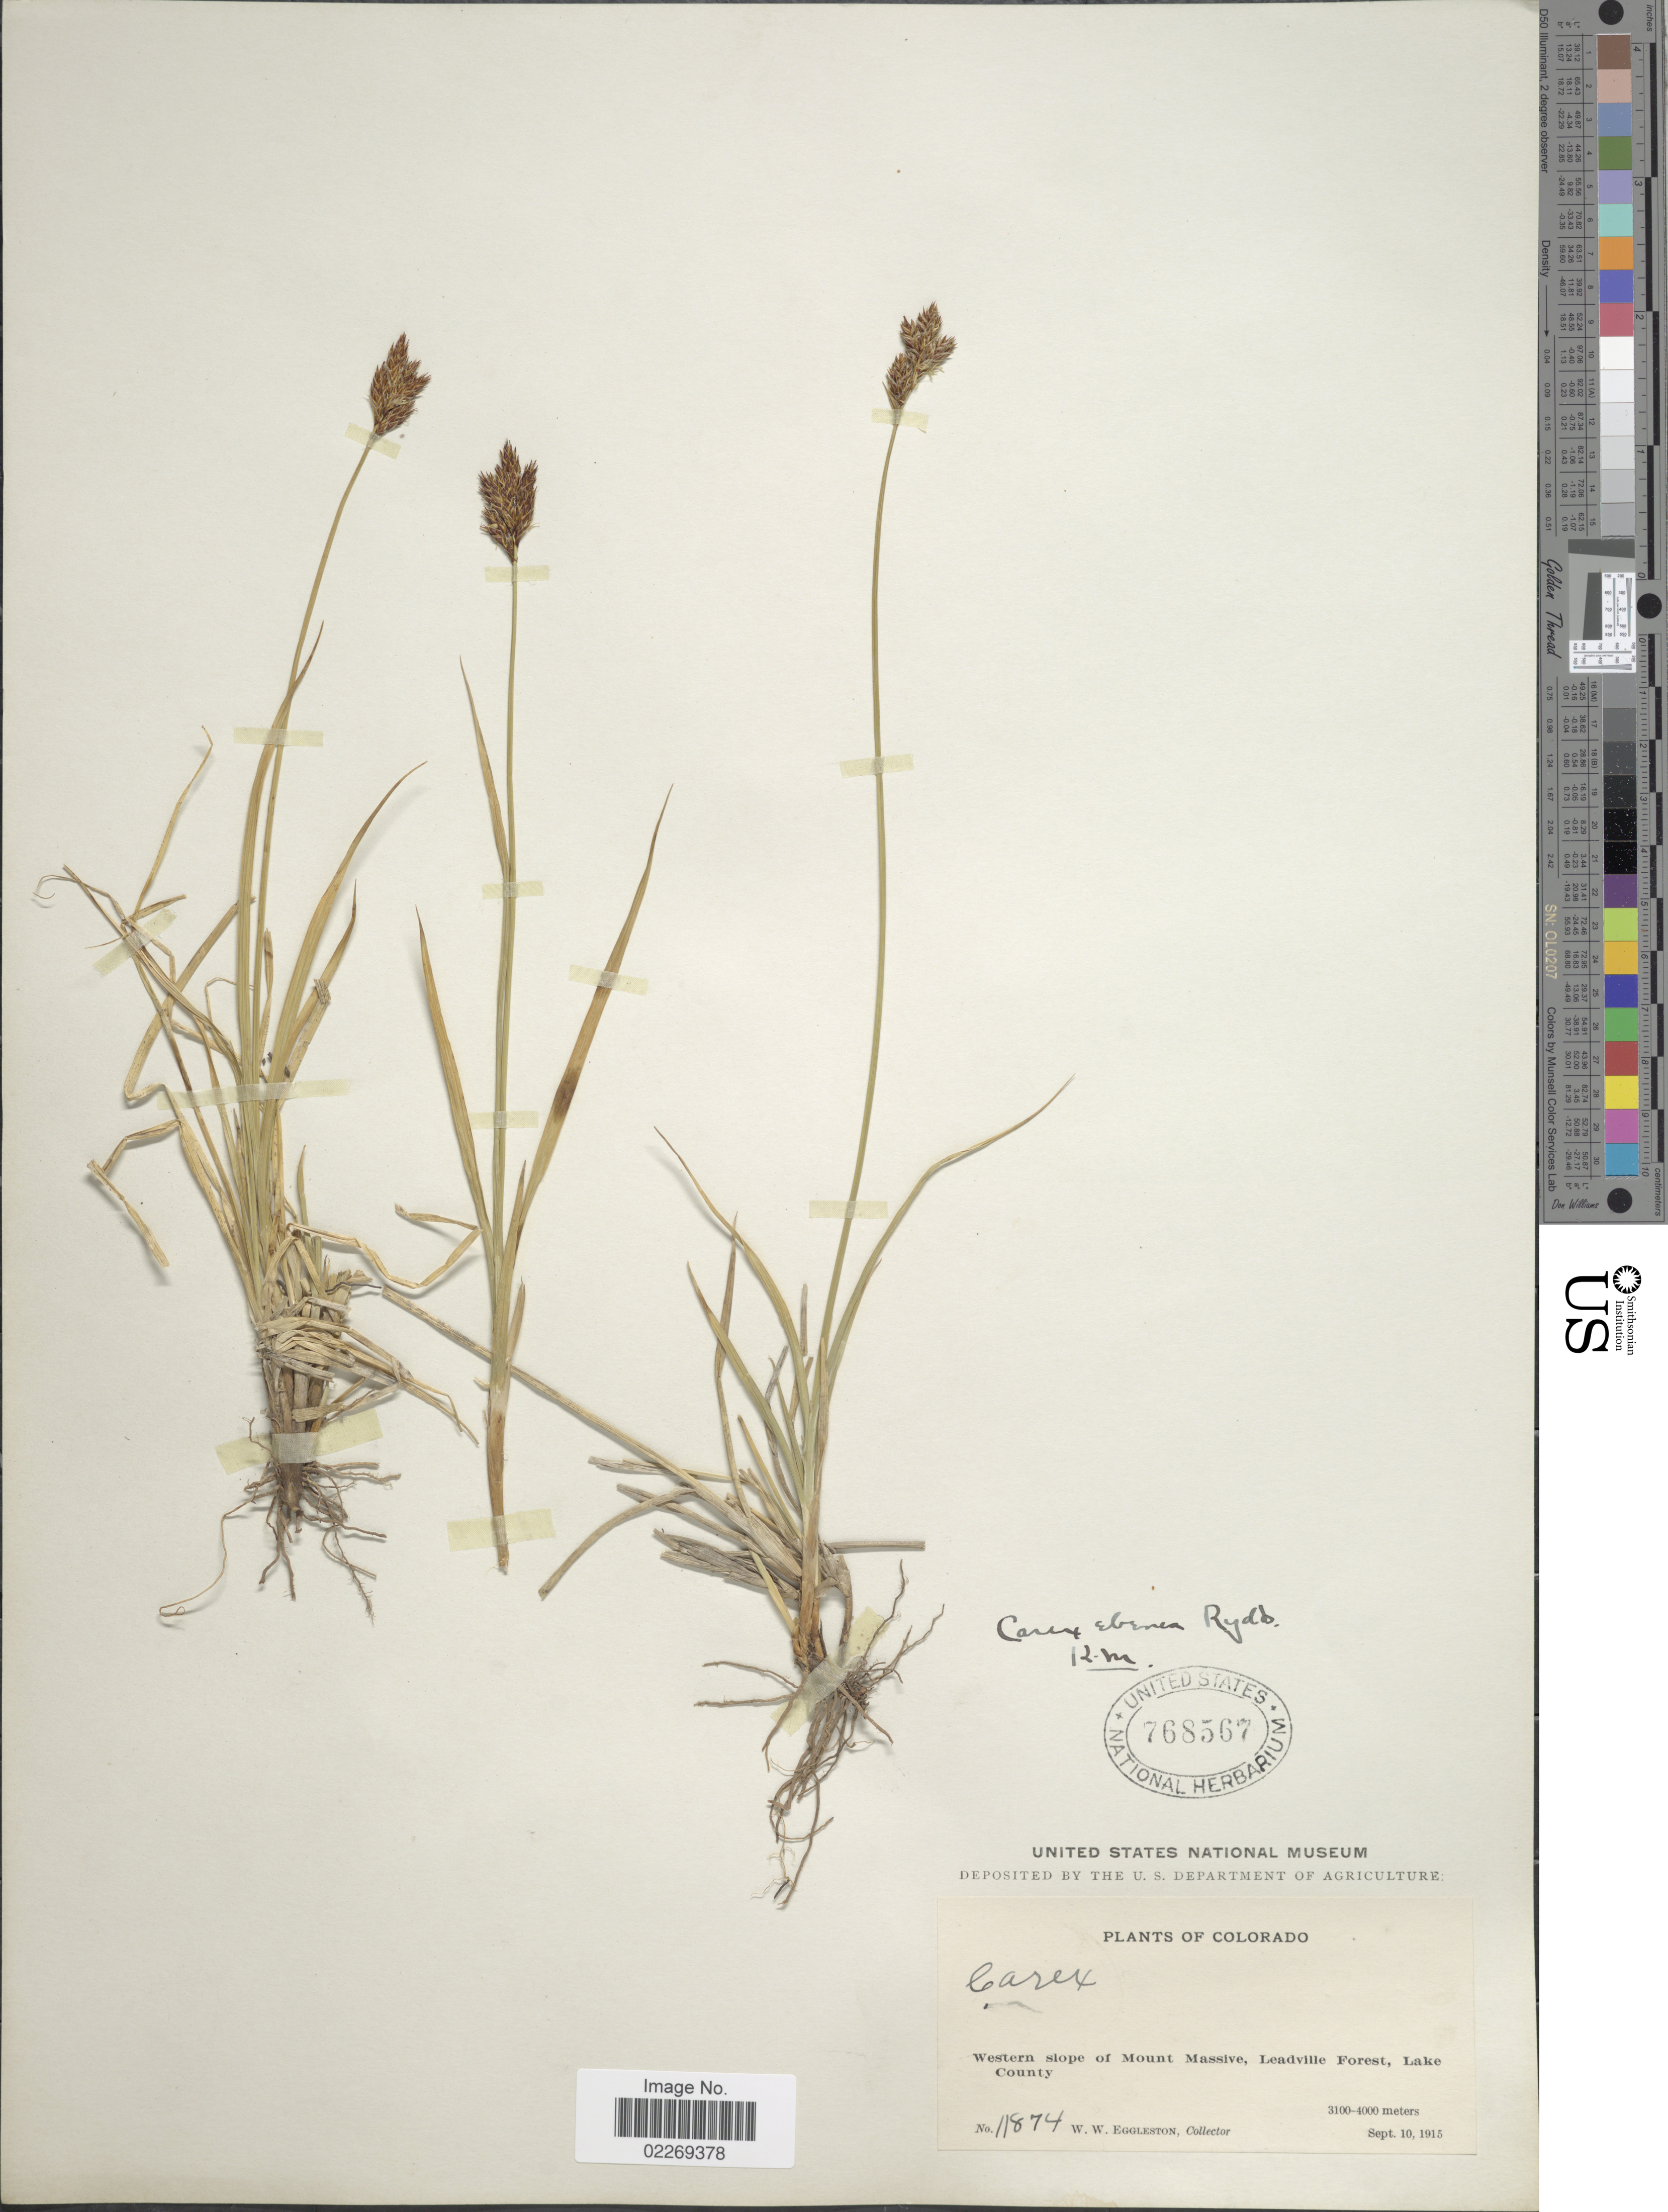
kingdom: Plantae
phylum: Tracheophyta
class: Liliopsida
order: Poales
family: Cyperaceae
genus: Carex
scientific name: Carex ebenea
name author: Rydb.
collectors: W. W. Eggleston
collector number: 11874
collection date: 1915-09-10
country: United States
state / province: Colorado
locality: Western slope of Mount Massive, Leadville Forest, Lake County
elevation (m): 3100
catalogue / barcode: US 768567